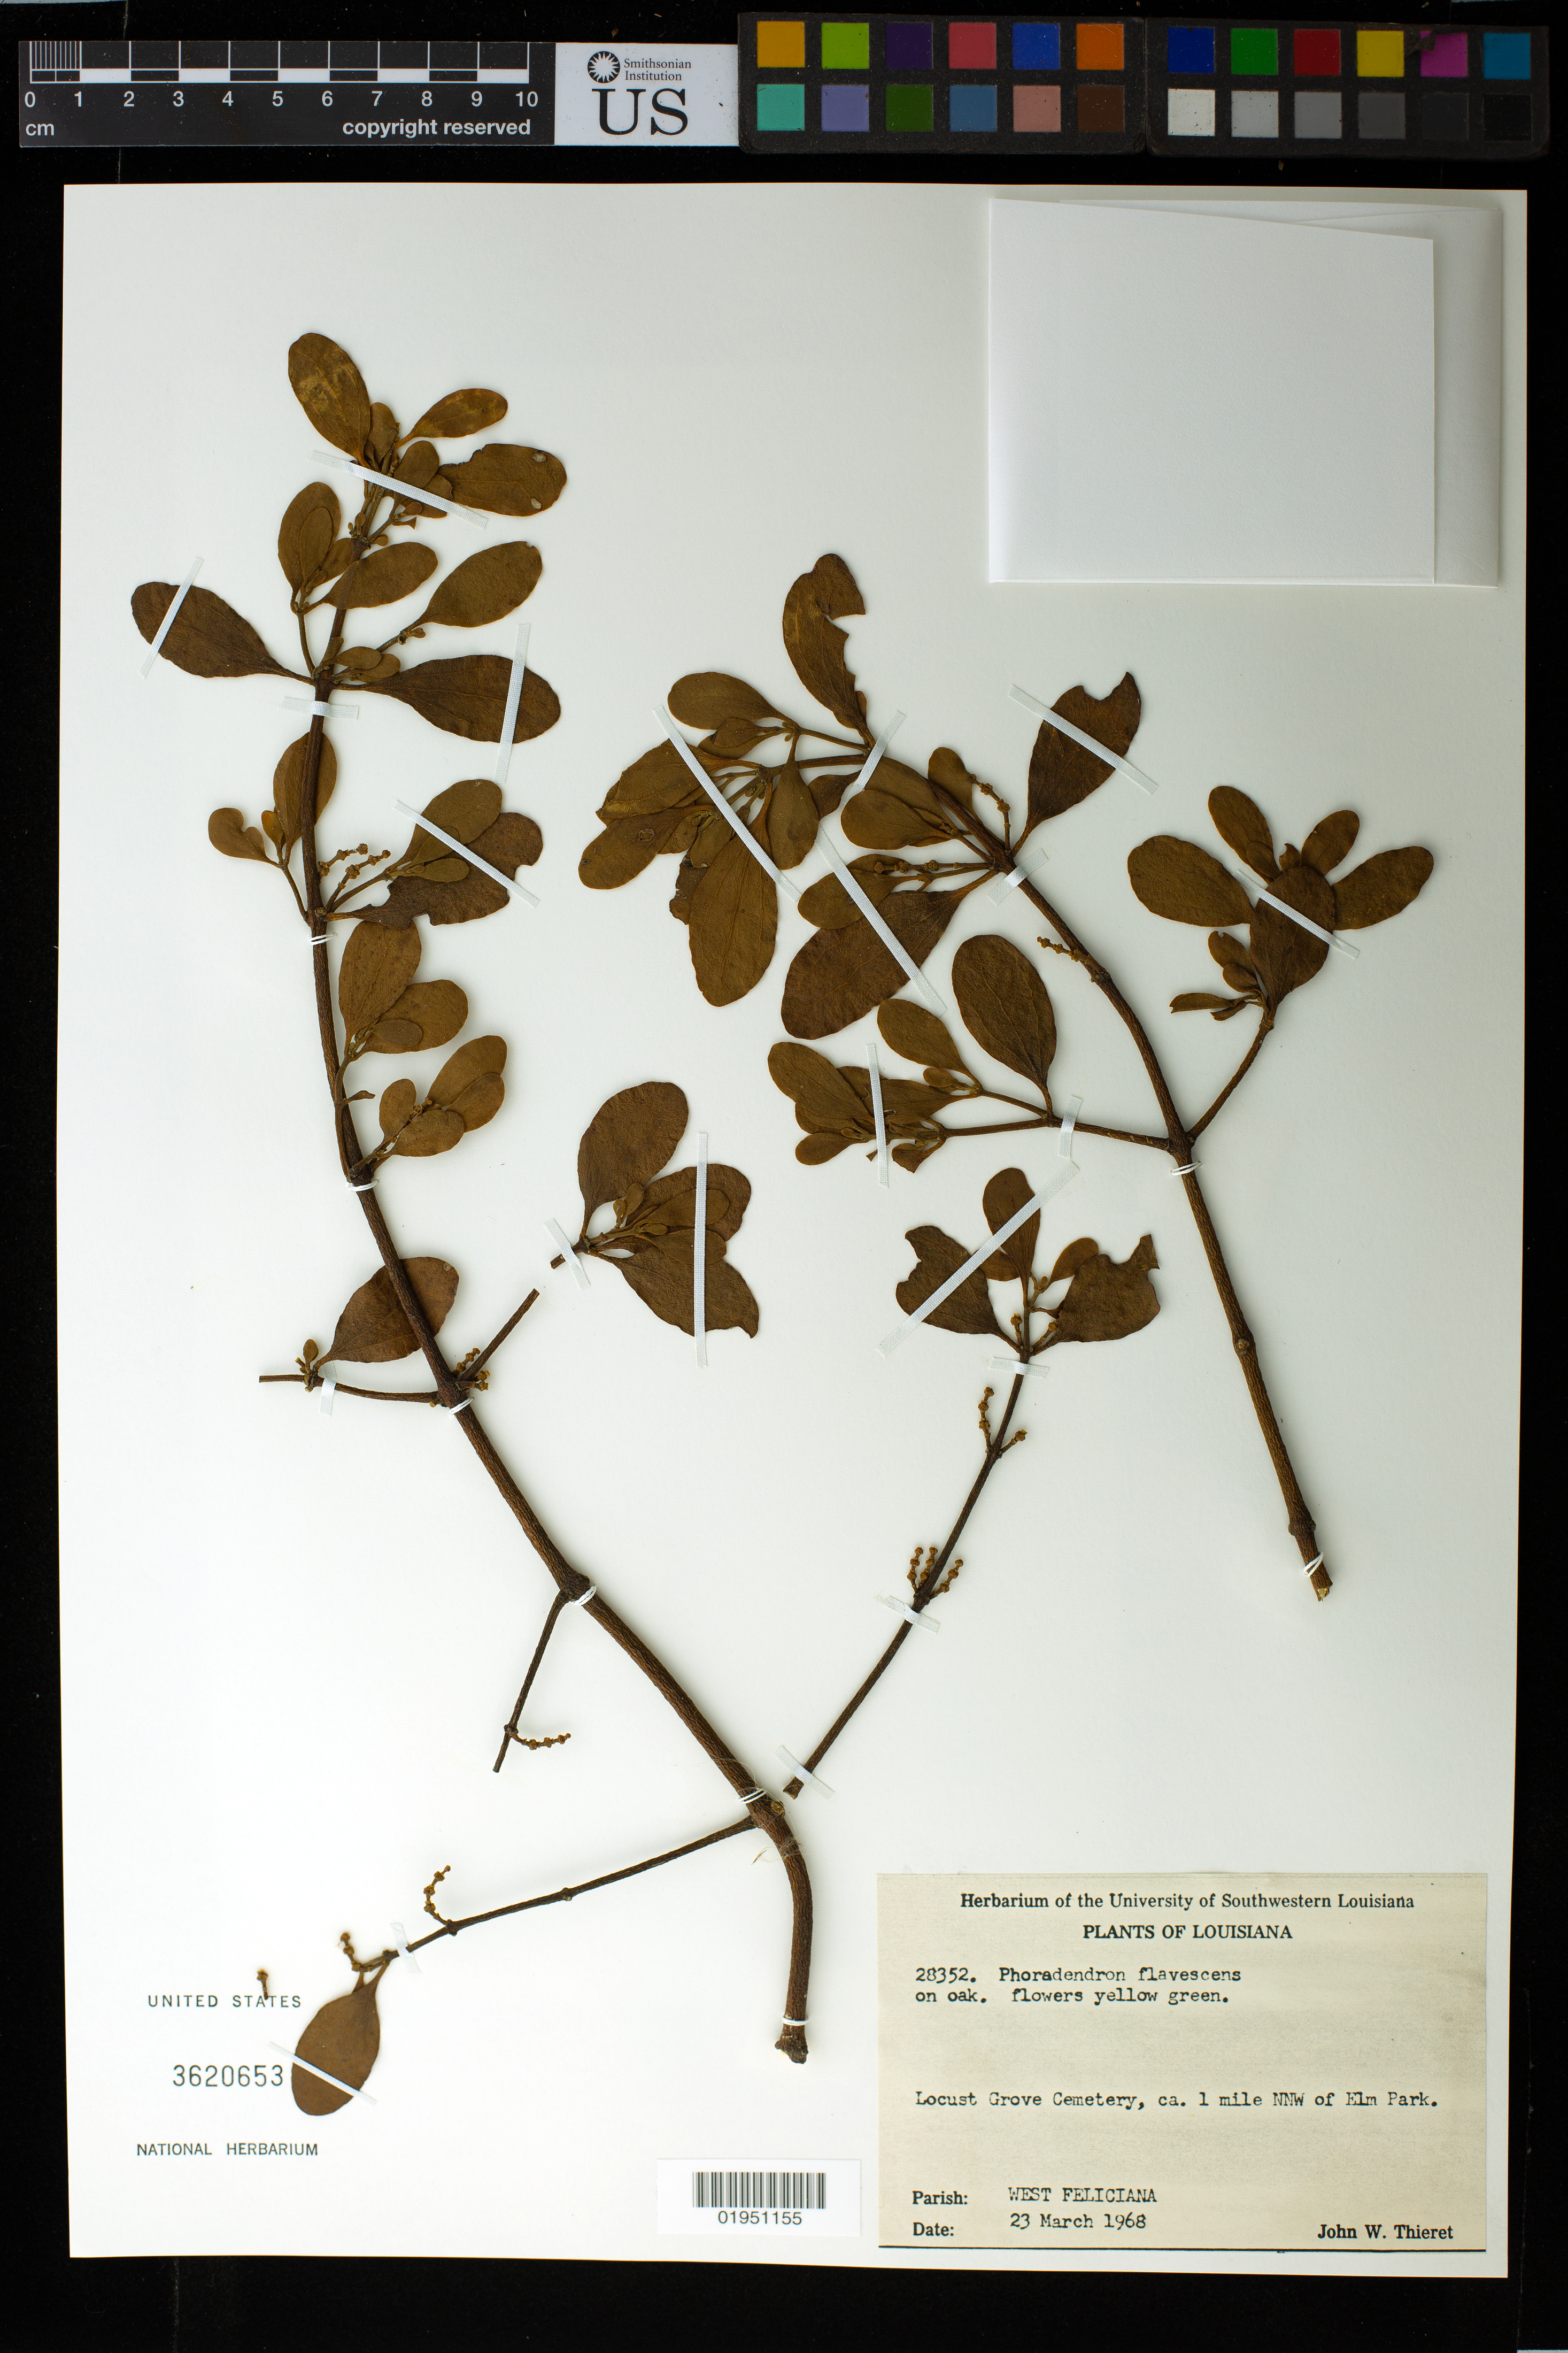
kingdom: Plantae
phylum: Tracheophyta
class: Magnoliopsida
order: Santalales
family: Viscaceae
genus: Phoradendron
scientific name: Phoradendron flavescens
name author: Nutt.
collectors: J. W. Thieret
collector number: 28352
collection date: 1968-03-23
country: United States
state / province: Louisiana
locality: Locust Grove Cemetary, ca. 1 mile NW of Elm Park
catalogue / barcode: US 3620653